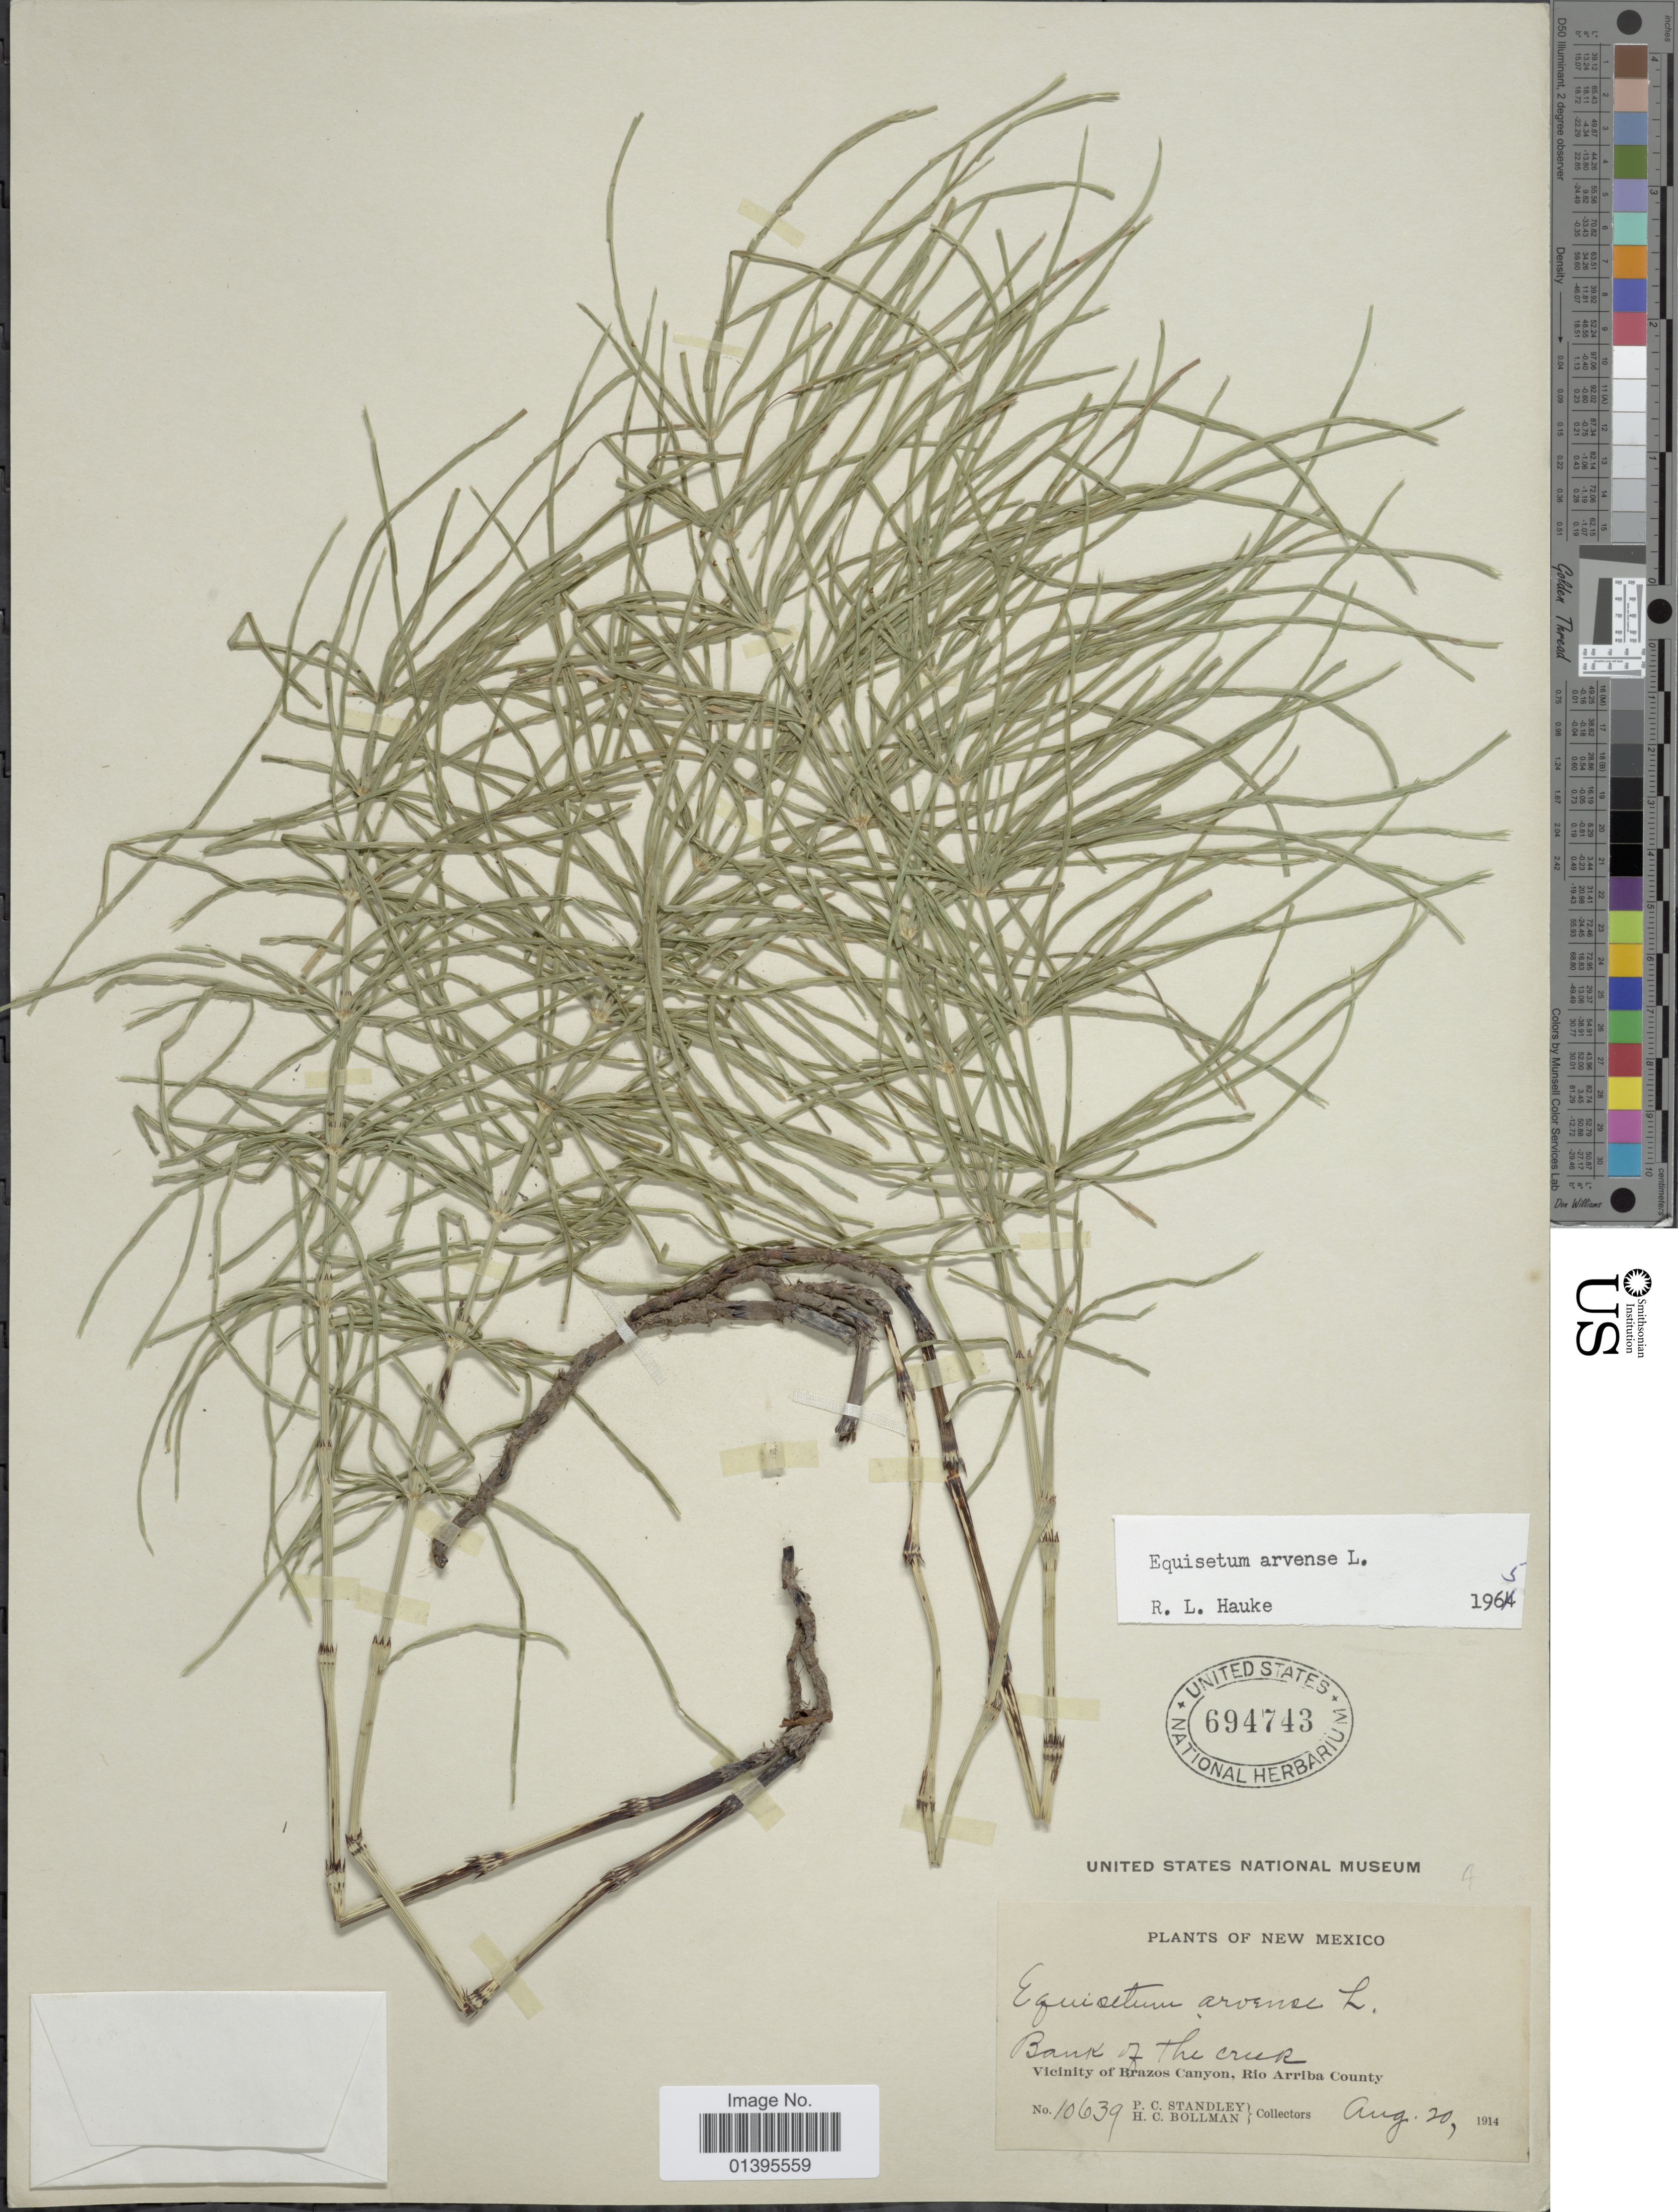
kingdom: Plantae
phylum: Tracheophyta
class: Polypodiopsida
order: Equisetales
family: Equisetaceae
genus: Equisetum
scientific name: Equisetum arvense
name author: L.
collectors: P. C. Standley & H. C. Bollman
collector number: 10639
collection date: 1914-08-20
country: United States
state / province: New Mexico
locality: Bank of the creek, Vicinity of Brazos Canyon, Rio Arriba County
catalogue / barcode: US 694743